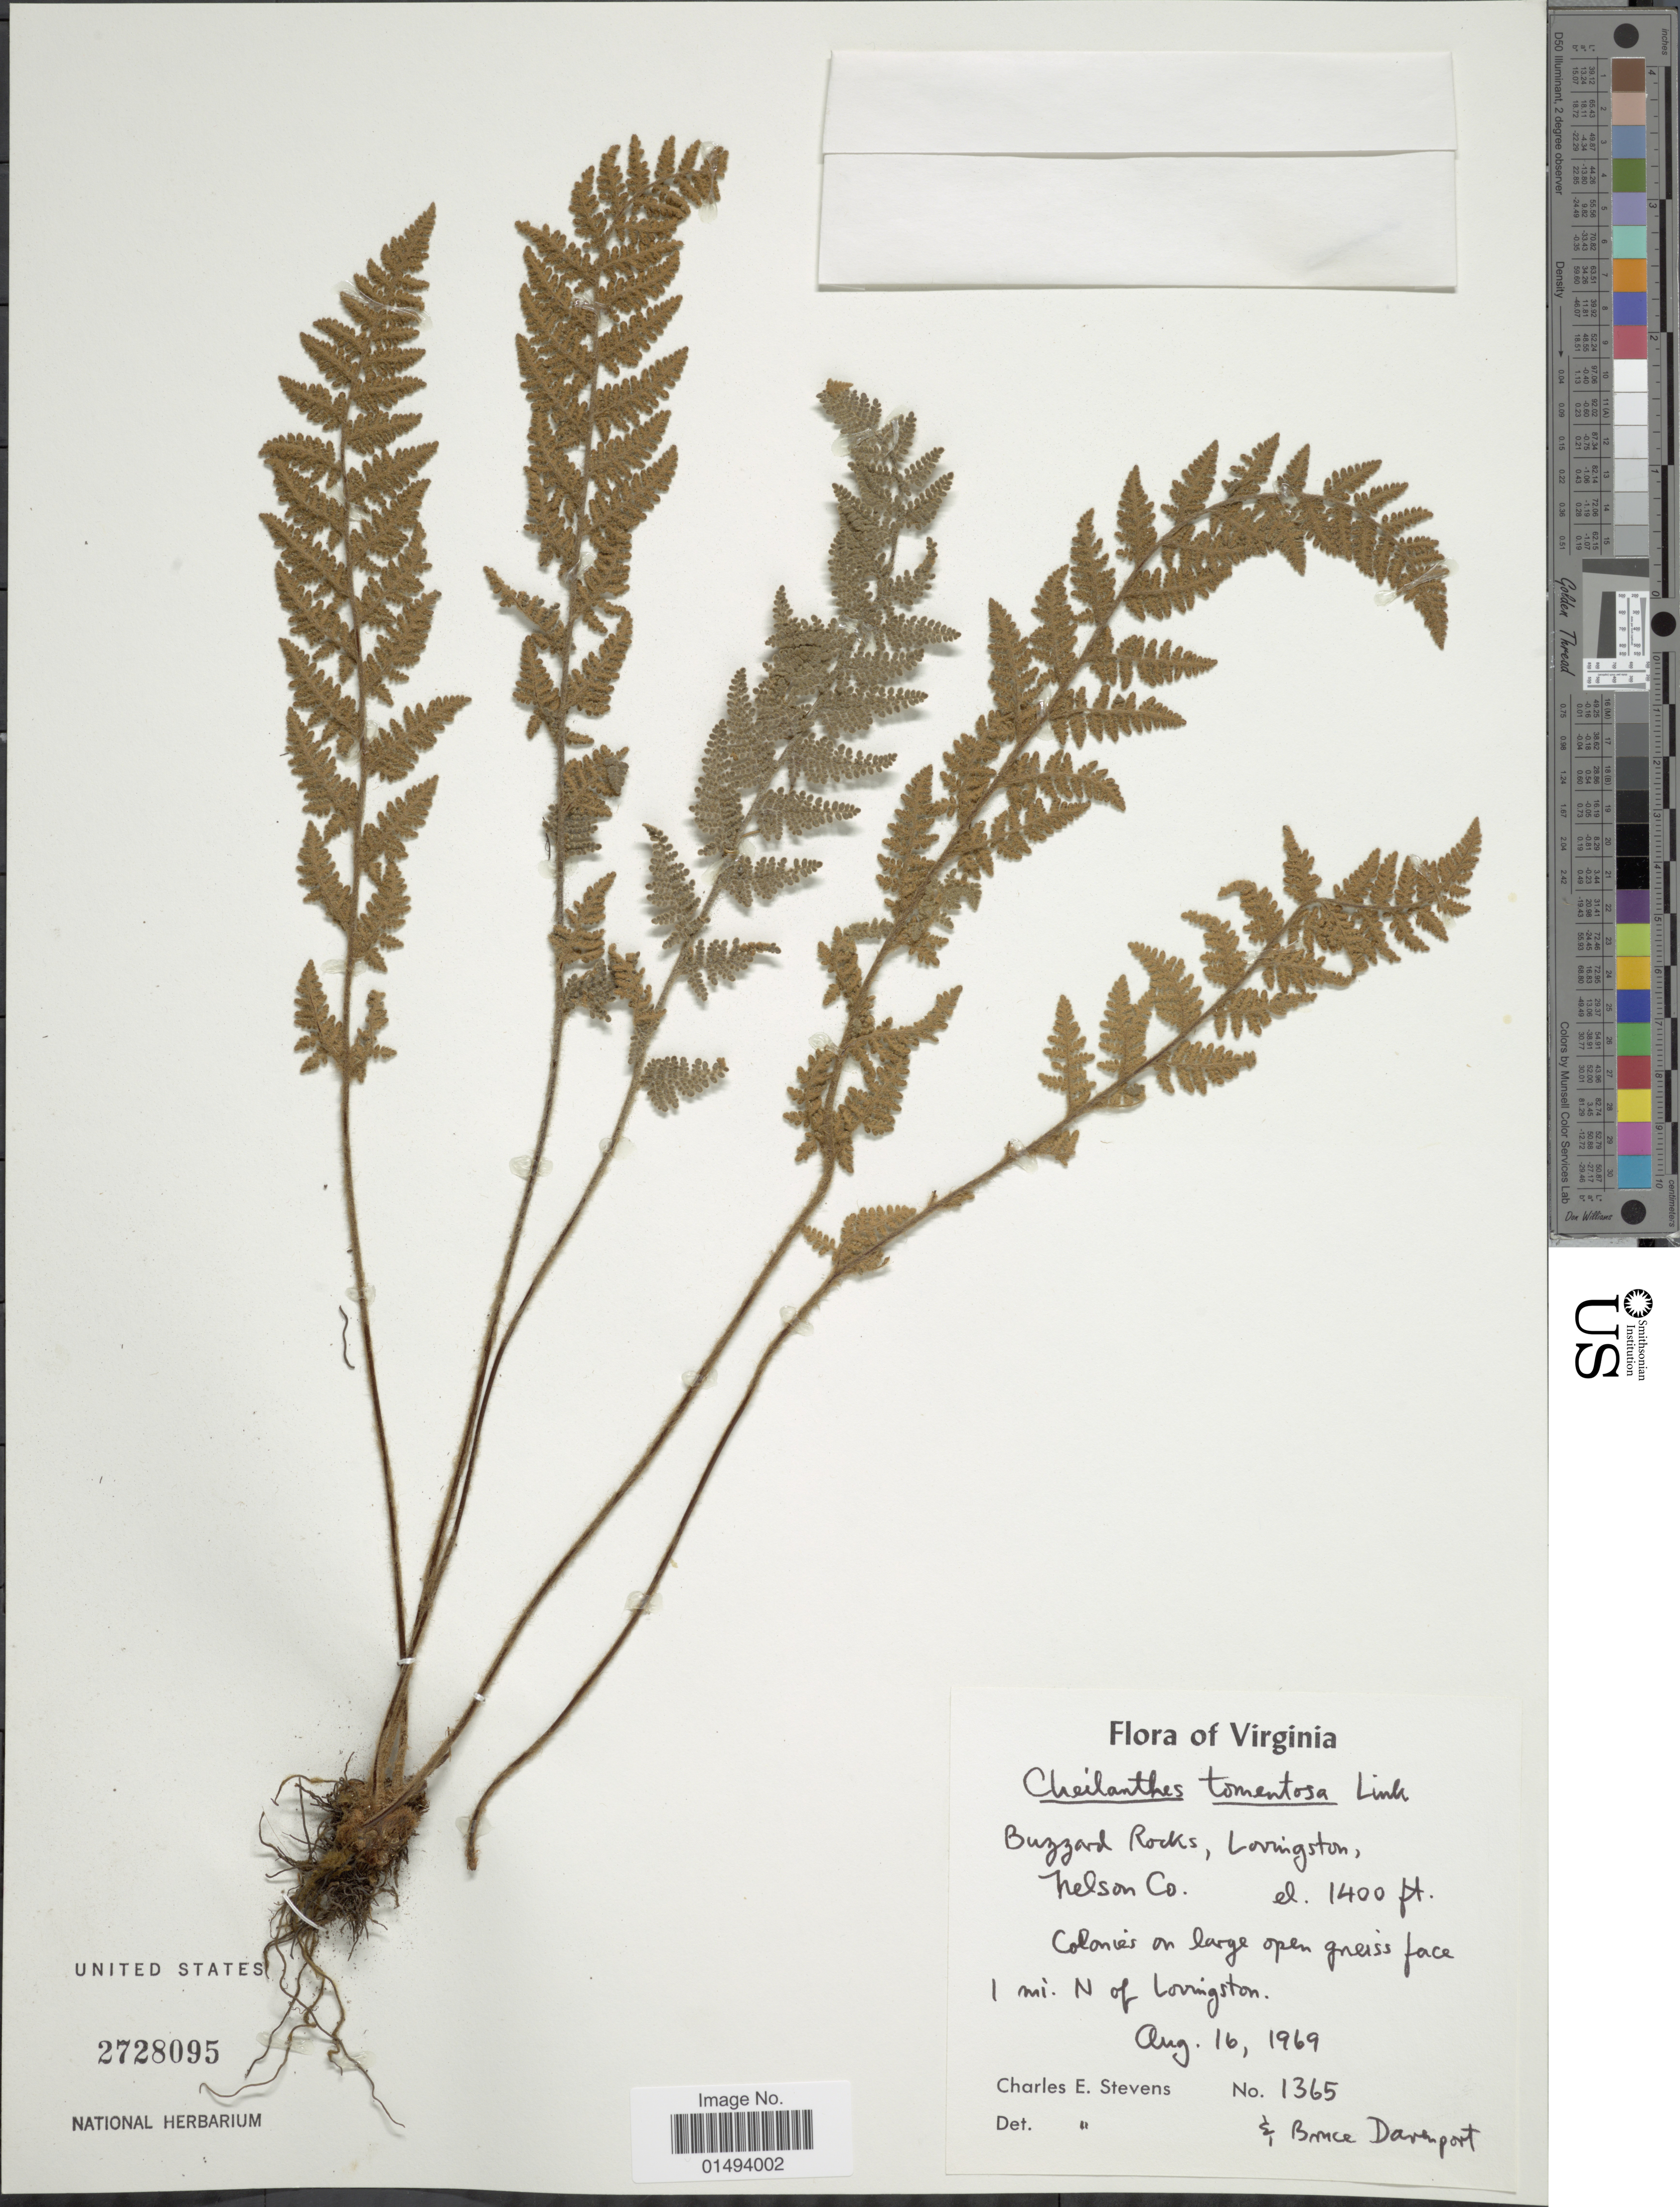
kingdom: Plantae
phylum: Tracheophyta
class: Polypodiopsida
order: Polypodiales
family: Pteridaceae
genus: Myriopteris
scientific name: Myriopteris tomentosa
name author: (Link) Fée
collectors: C. Stevens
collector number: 1365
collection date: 1969-08-16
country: United States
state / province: Virginia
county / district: Nelson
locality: Virginia, Buzzard Rocks, Lovingston, Nelson Co. Colonies on large open gneiss face 1 mi. N of Lovingston.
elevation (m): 427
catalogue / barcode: US 2728095